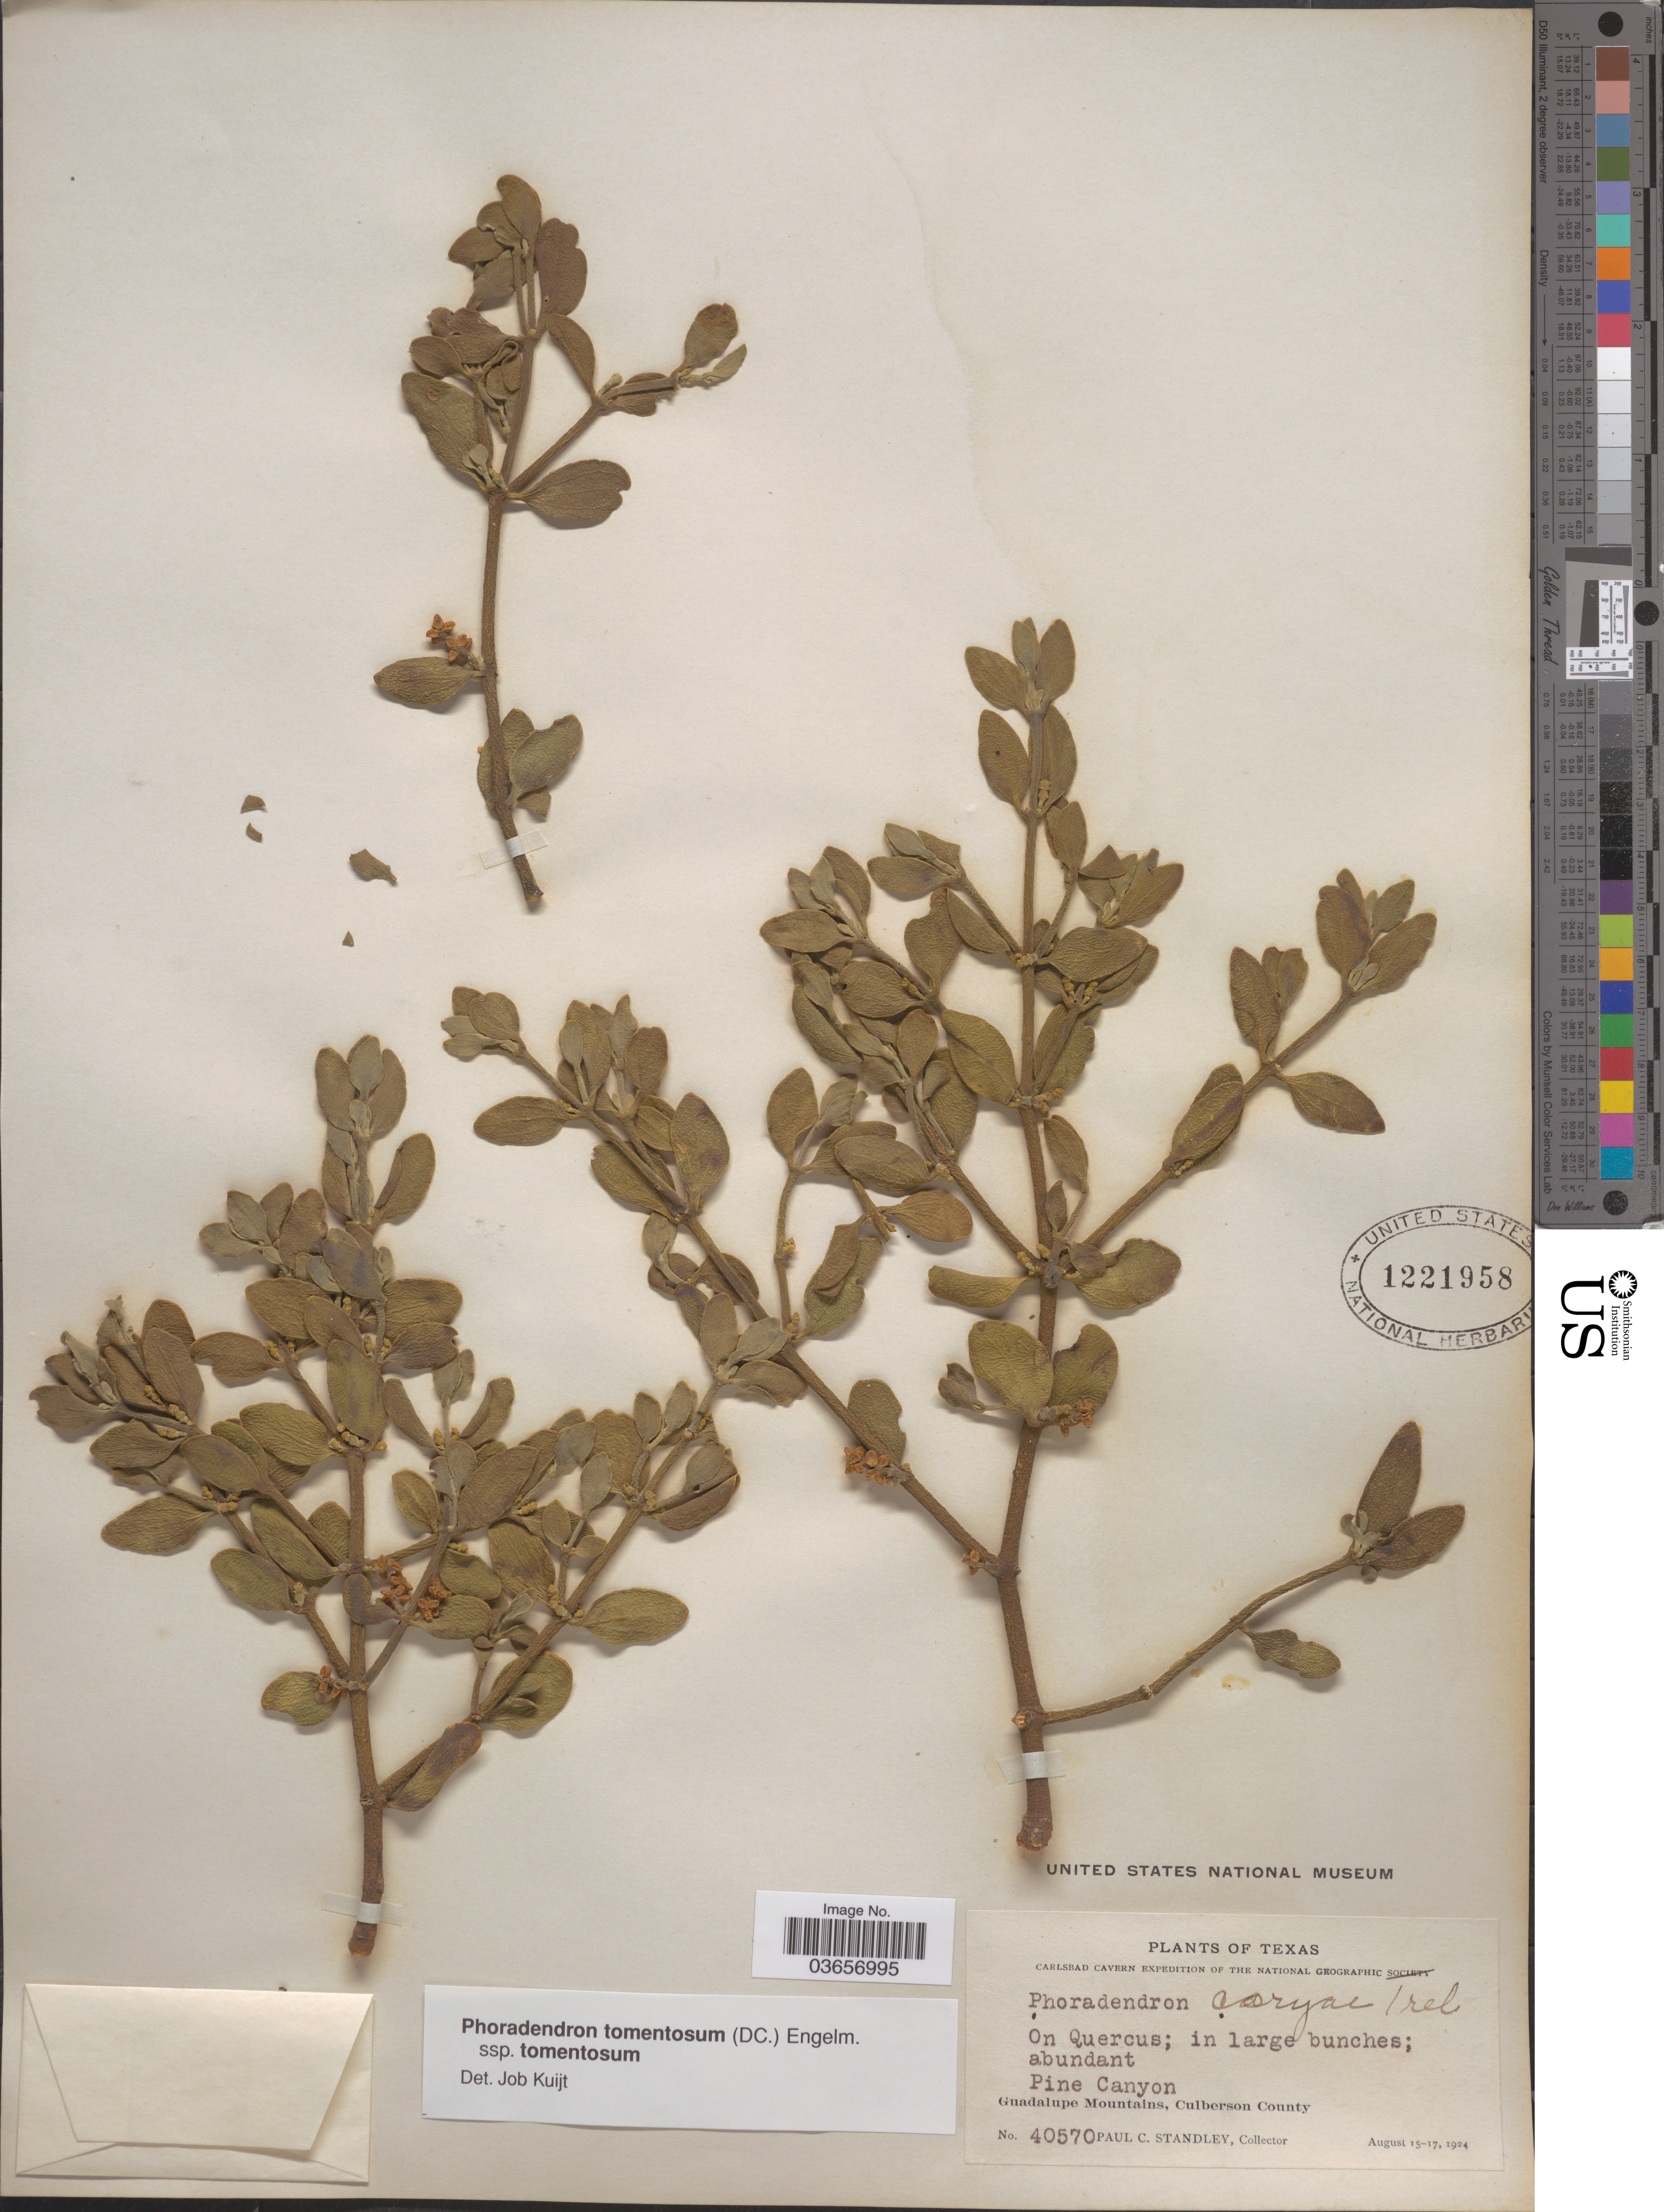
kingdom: Plantae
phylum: Tracheophyta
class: Magnoliopsida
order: Santalales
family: Viscaceae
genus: Phoradendron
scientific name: Phoradendron tomentosum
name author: DC.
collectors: P. C. Standley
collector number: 40570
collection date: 1924-08-15/1924-08-17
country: United States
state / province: Texas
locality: Guadalupe Mountains, Culberson County.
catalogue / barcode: US 1221958